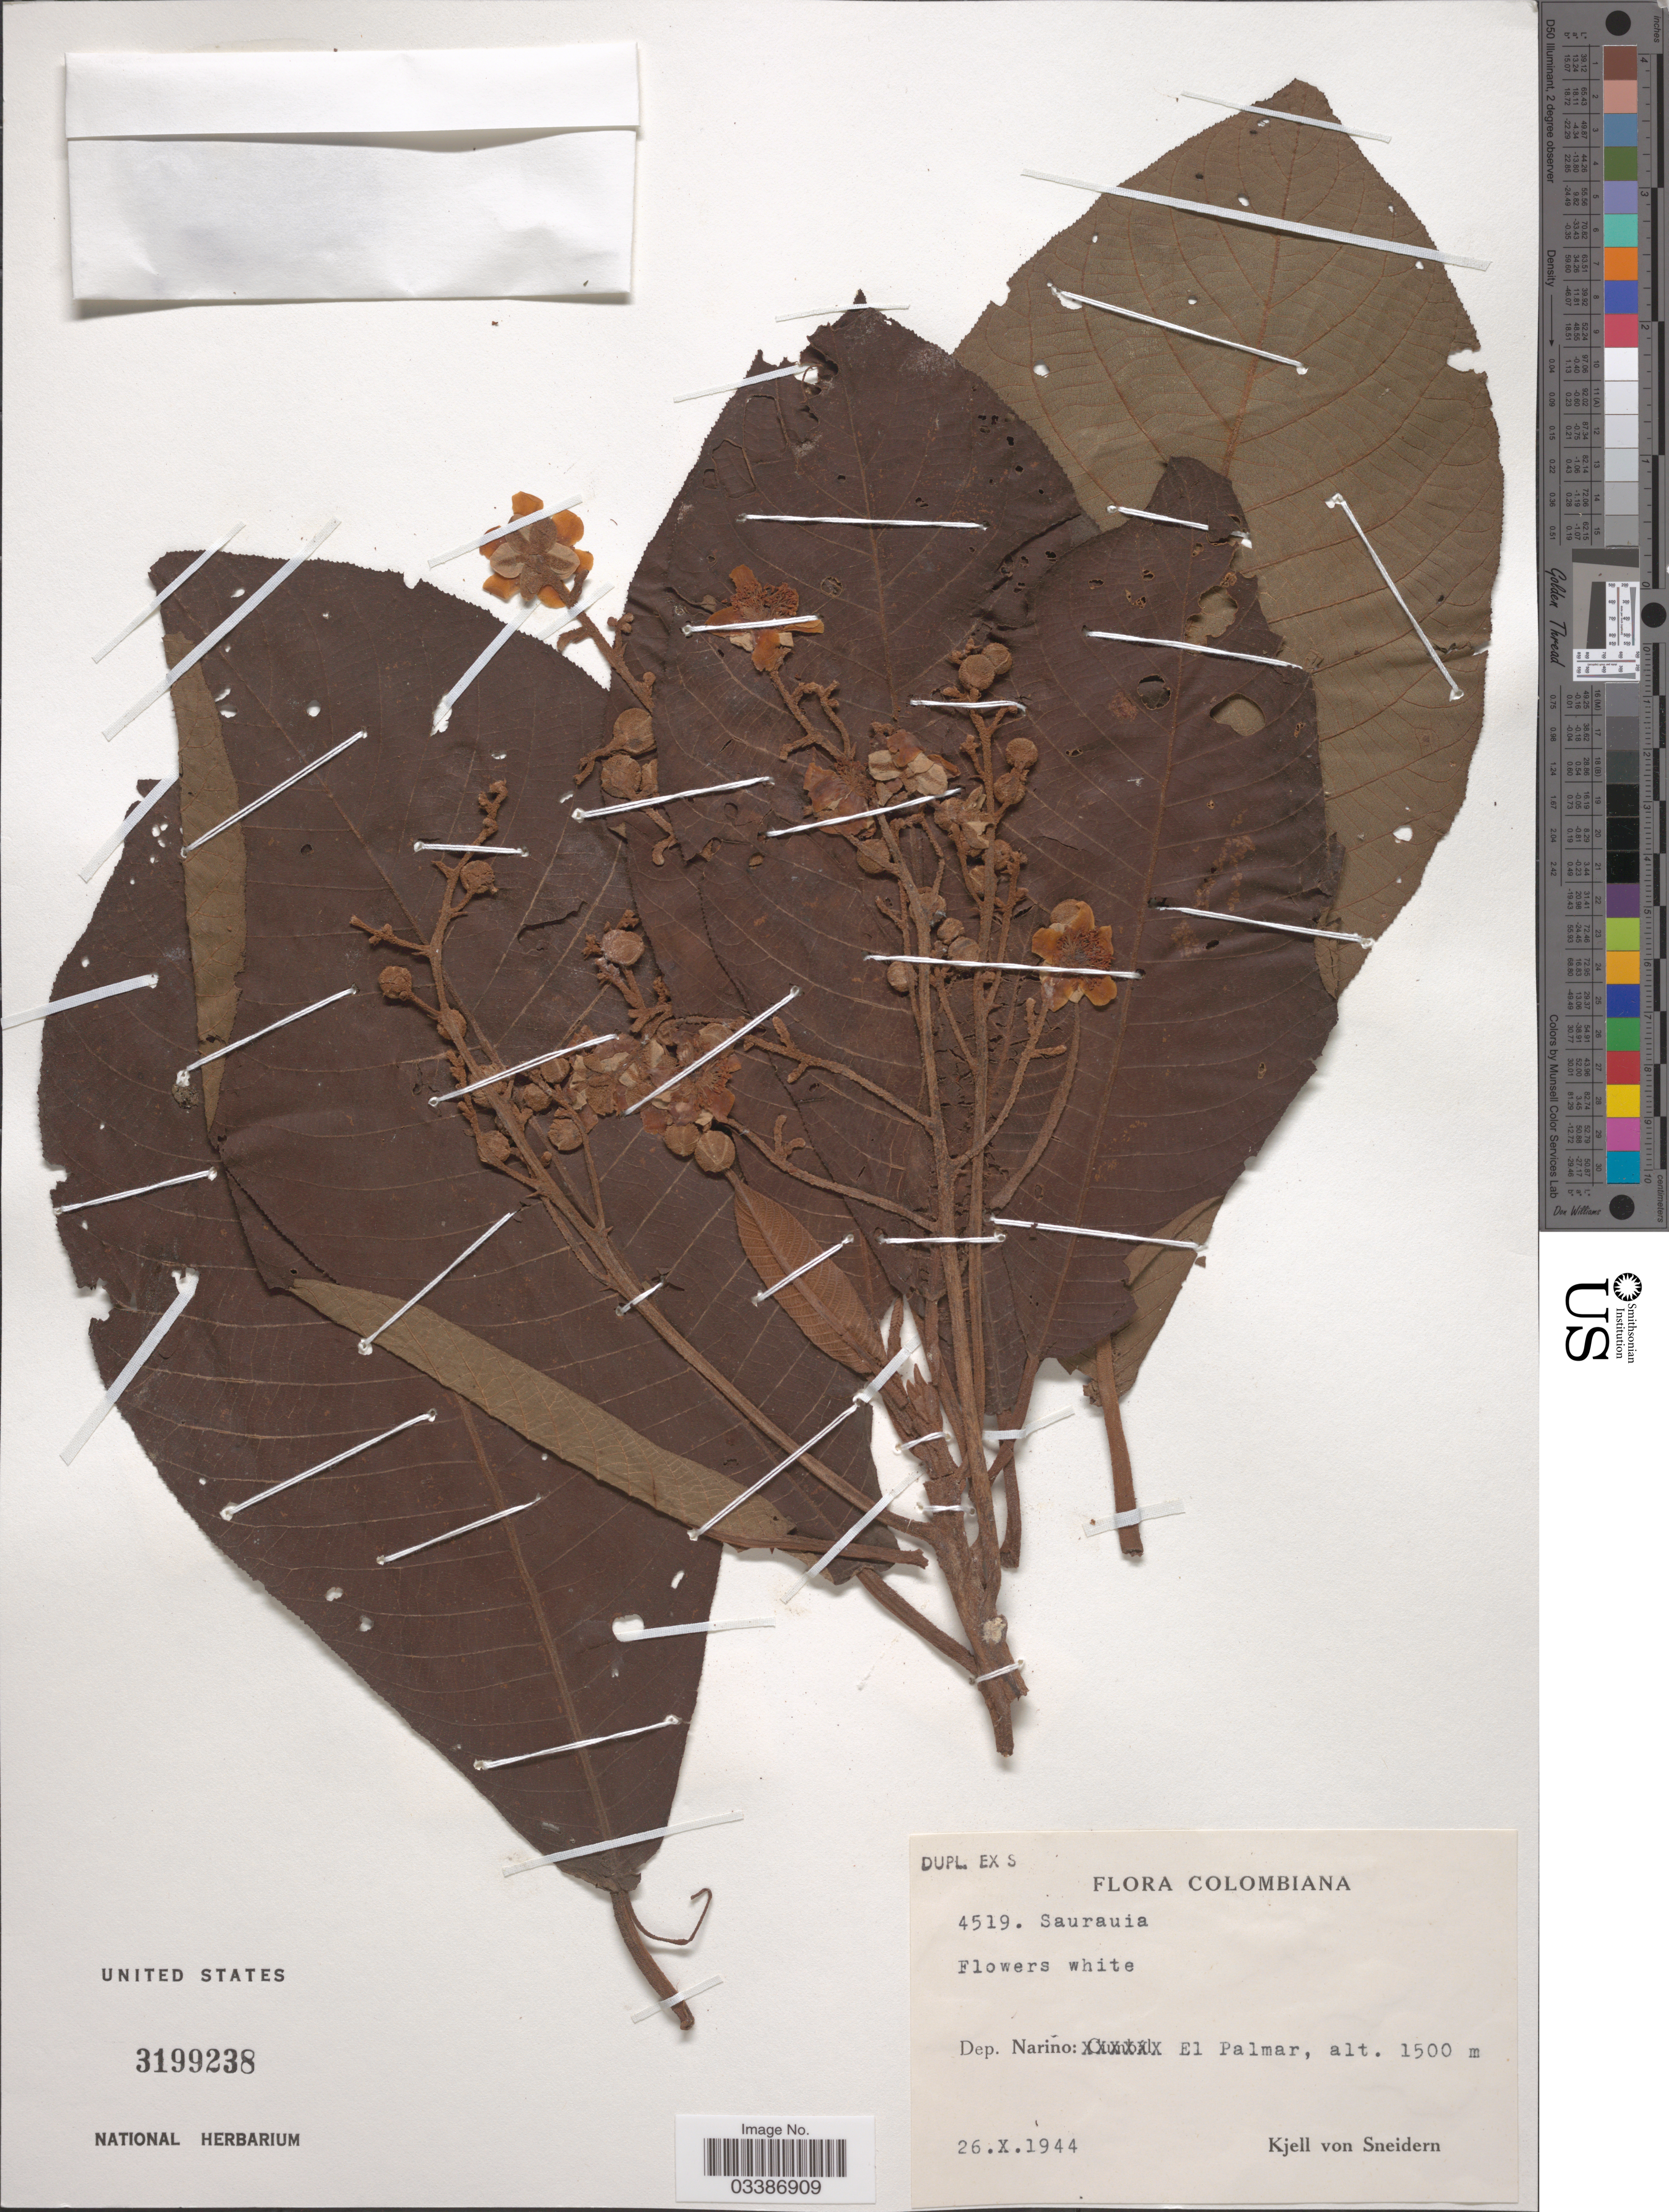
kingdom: Plantae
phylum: Tracheophyta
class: Magnoliopsida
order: Ericales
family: Actinidiaceae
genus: Saurauia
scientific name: Saurauia sp.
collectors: K. von Sneidern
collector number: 4519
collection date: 1944-10-26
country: Colombia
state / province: Nariño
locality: Dep. Nariño: El Palmar.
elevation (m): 1500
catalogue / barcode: US 3199238